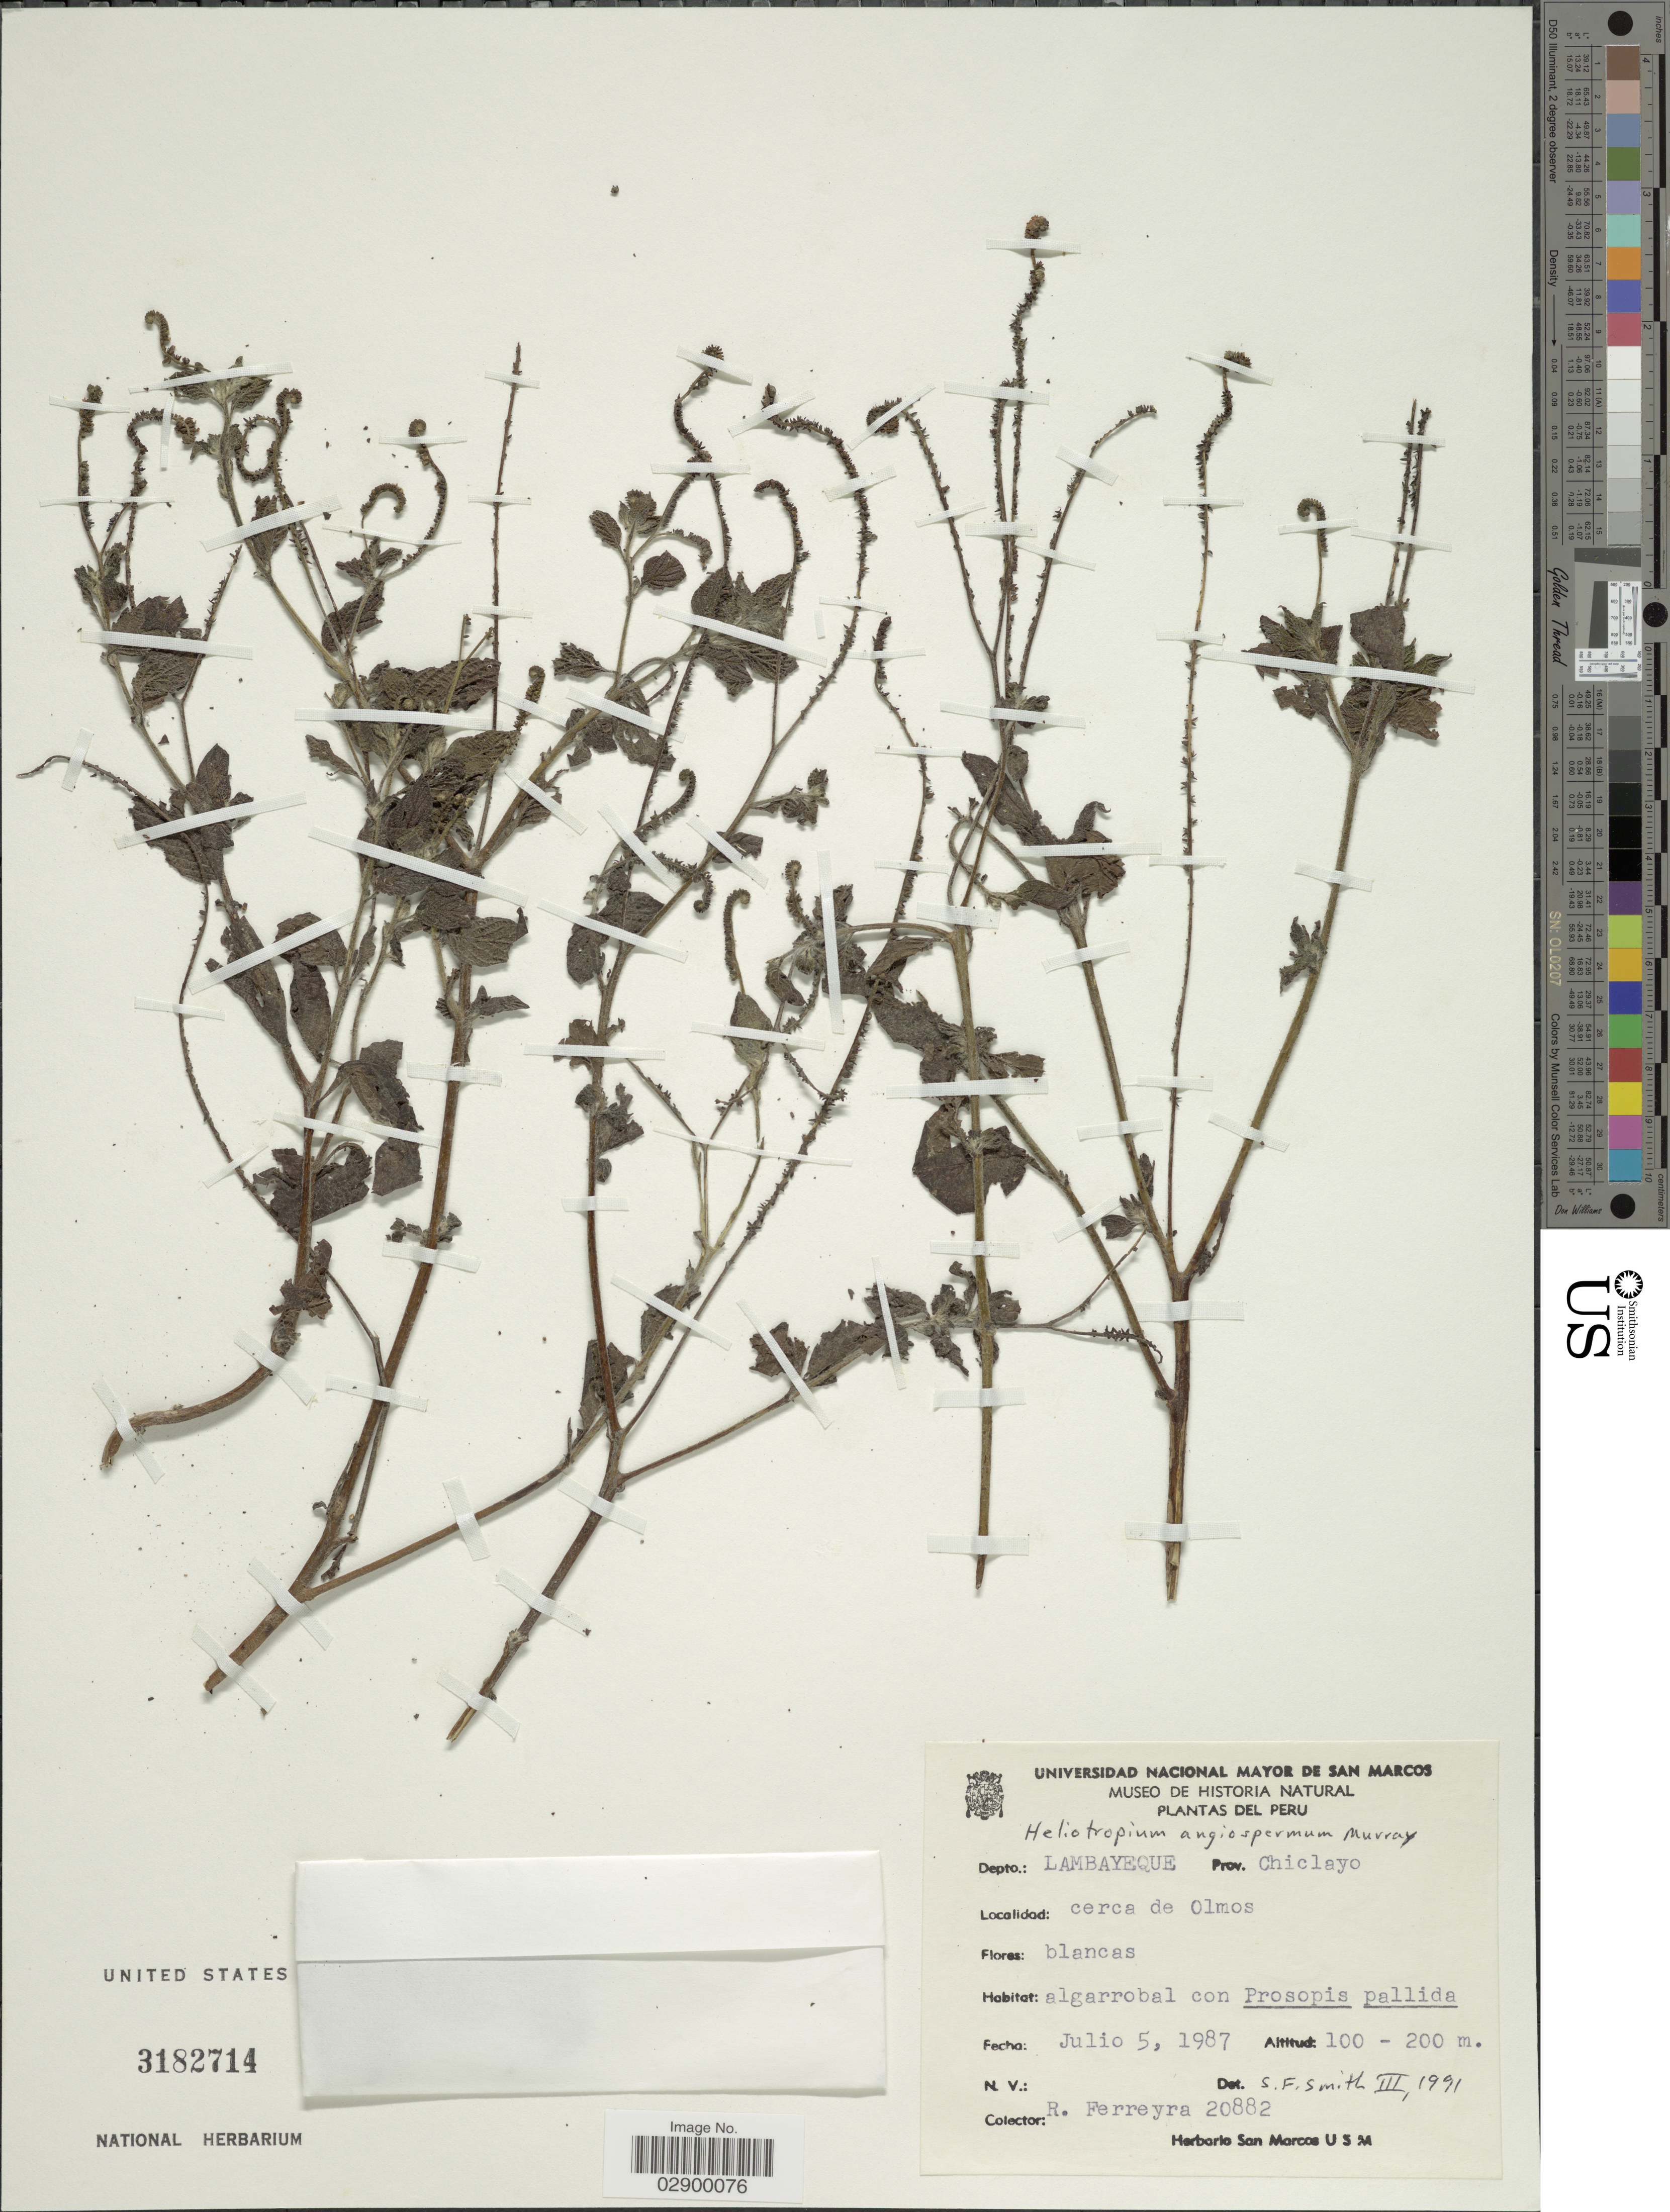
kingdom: Plantae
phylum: Tracheophyta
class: Magnoliopsida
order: Boraginales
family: Heliotropiaceae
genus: Heliotropium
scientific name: Heliotropium angiospermum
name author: Murray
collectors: R. A. Ferreyra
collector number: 20882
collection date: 1987-07-05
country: Peru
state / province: Lambayeque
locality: Depto.: Lambayeque. Prov. Chiclayo. Cerca de Olmos.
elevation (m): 100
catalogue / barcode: US 3182714